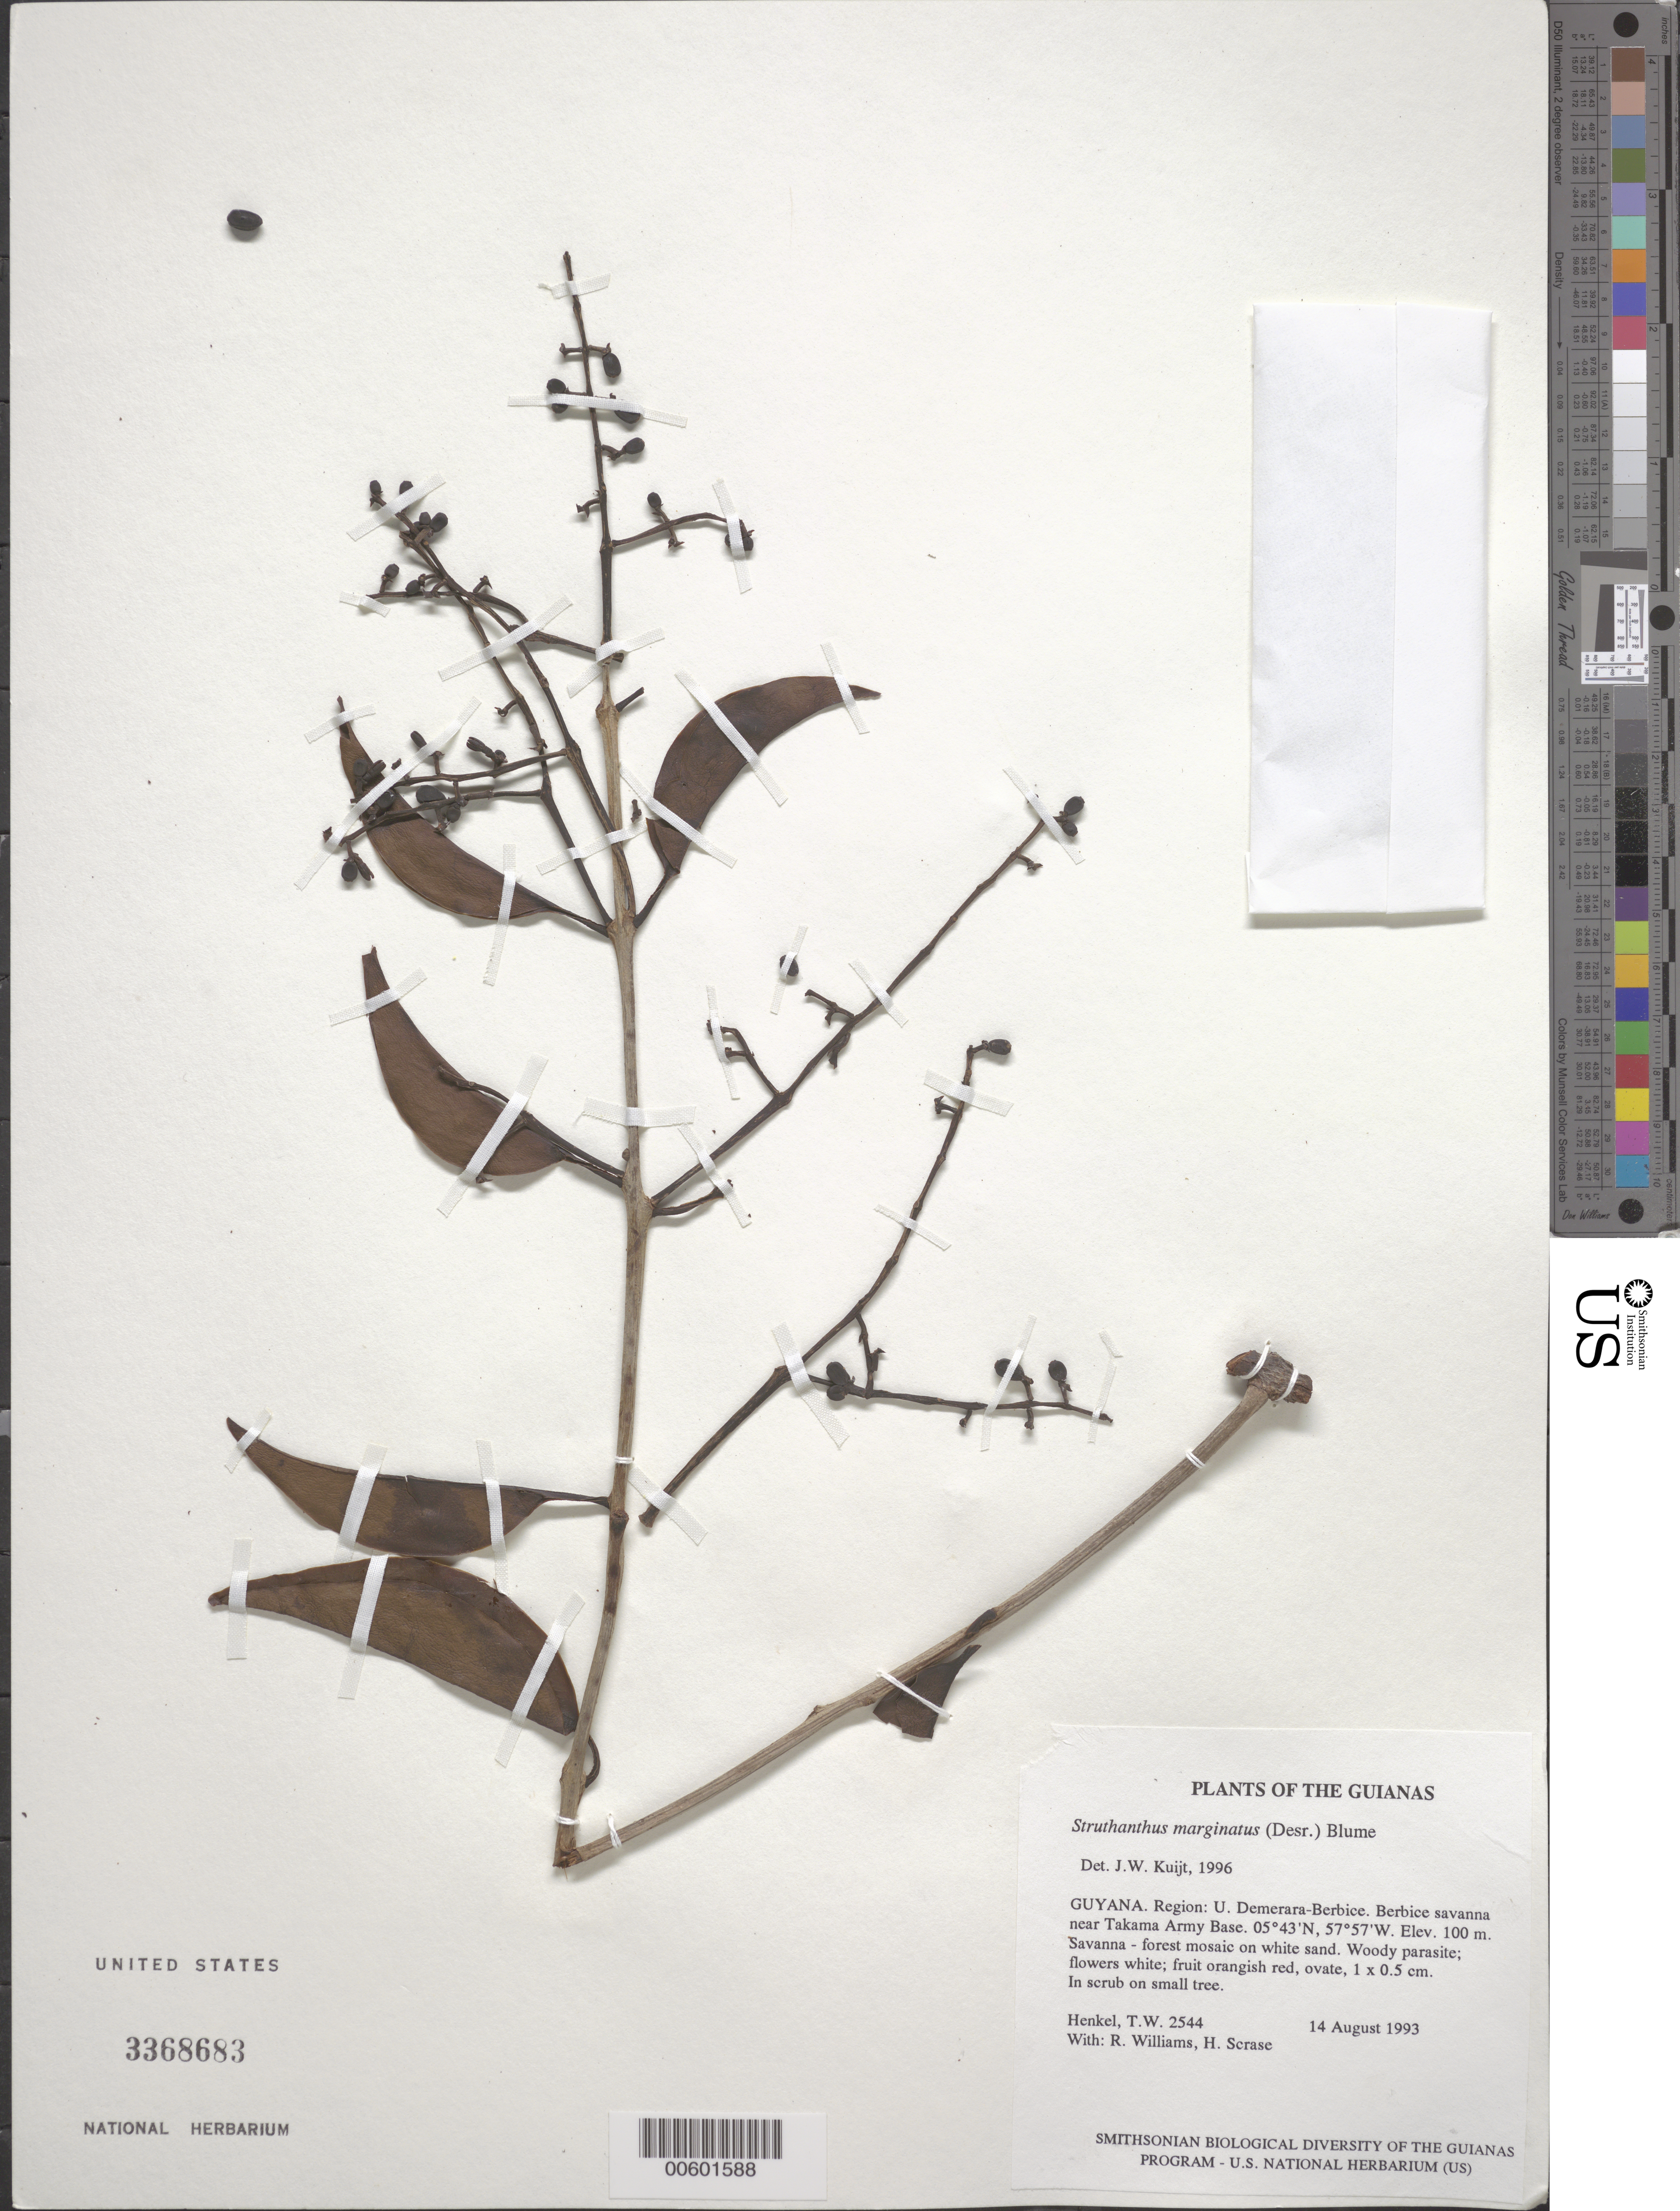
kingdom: Plantae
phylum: Tracheophyta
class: Magnoliopsida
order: Santalales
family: Loranthaceae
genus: Struthanthus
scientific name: Struthanthus marginatus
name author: (Desr.) Blume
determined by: Kuijt, Job, (CANADA)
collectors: T. Henkel, R. Williams & H. Scrase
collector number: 2544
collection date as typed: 14 August 1993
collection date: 1993-08-14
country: Guyana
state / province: U. Demerara-Berbice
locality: Berbice savanna near Takama Army Base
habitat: Savanna - forest mosaic on white sand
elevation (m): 100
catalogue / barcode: US 3368683